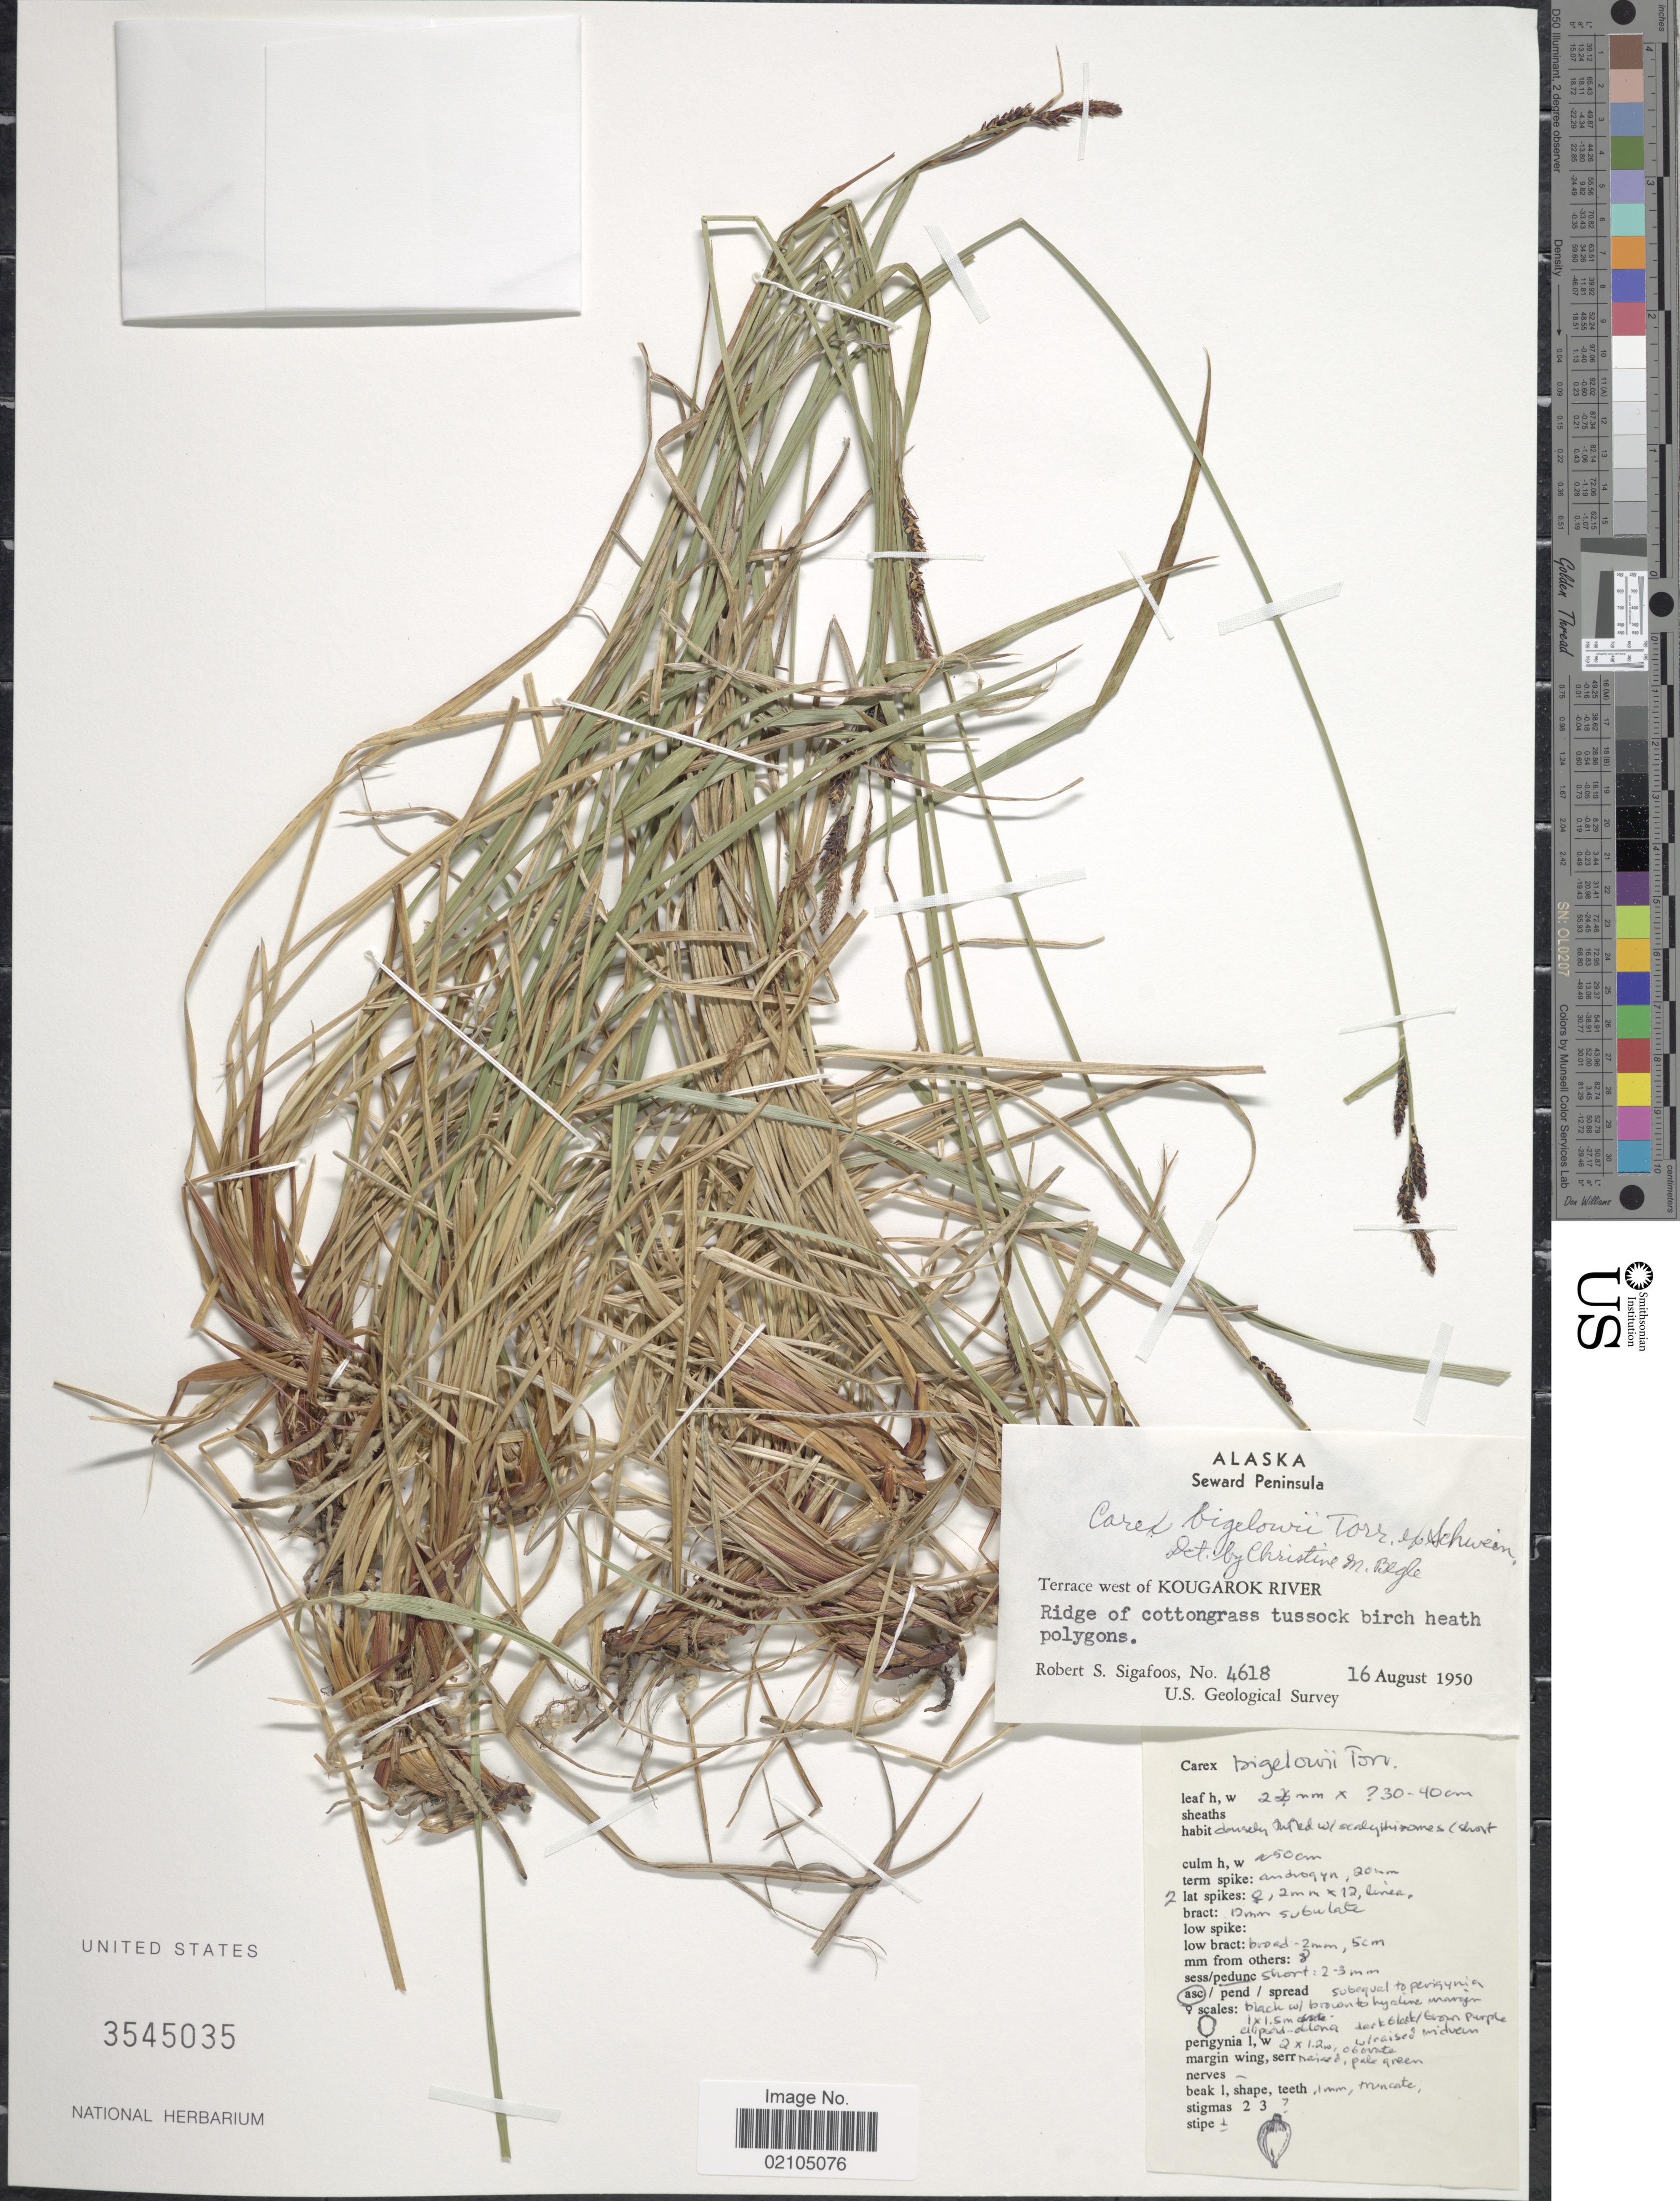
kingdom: Plantae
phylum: Tracheophyta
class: Liliopsida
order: Poales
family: Cyperaceae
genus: Carex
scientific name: Carex bigelowii subsp. lugens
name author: (Holm) T.V. Egorova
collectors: R. Sigafoos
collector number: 4618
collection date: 1950-08-16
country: United States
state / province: Alaska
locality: Seward Peninsula. Terrace west of Kougarok River. Ridge of cottongras tussock birch heath polygons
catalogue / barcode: US 3545035